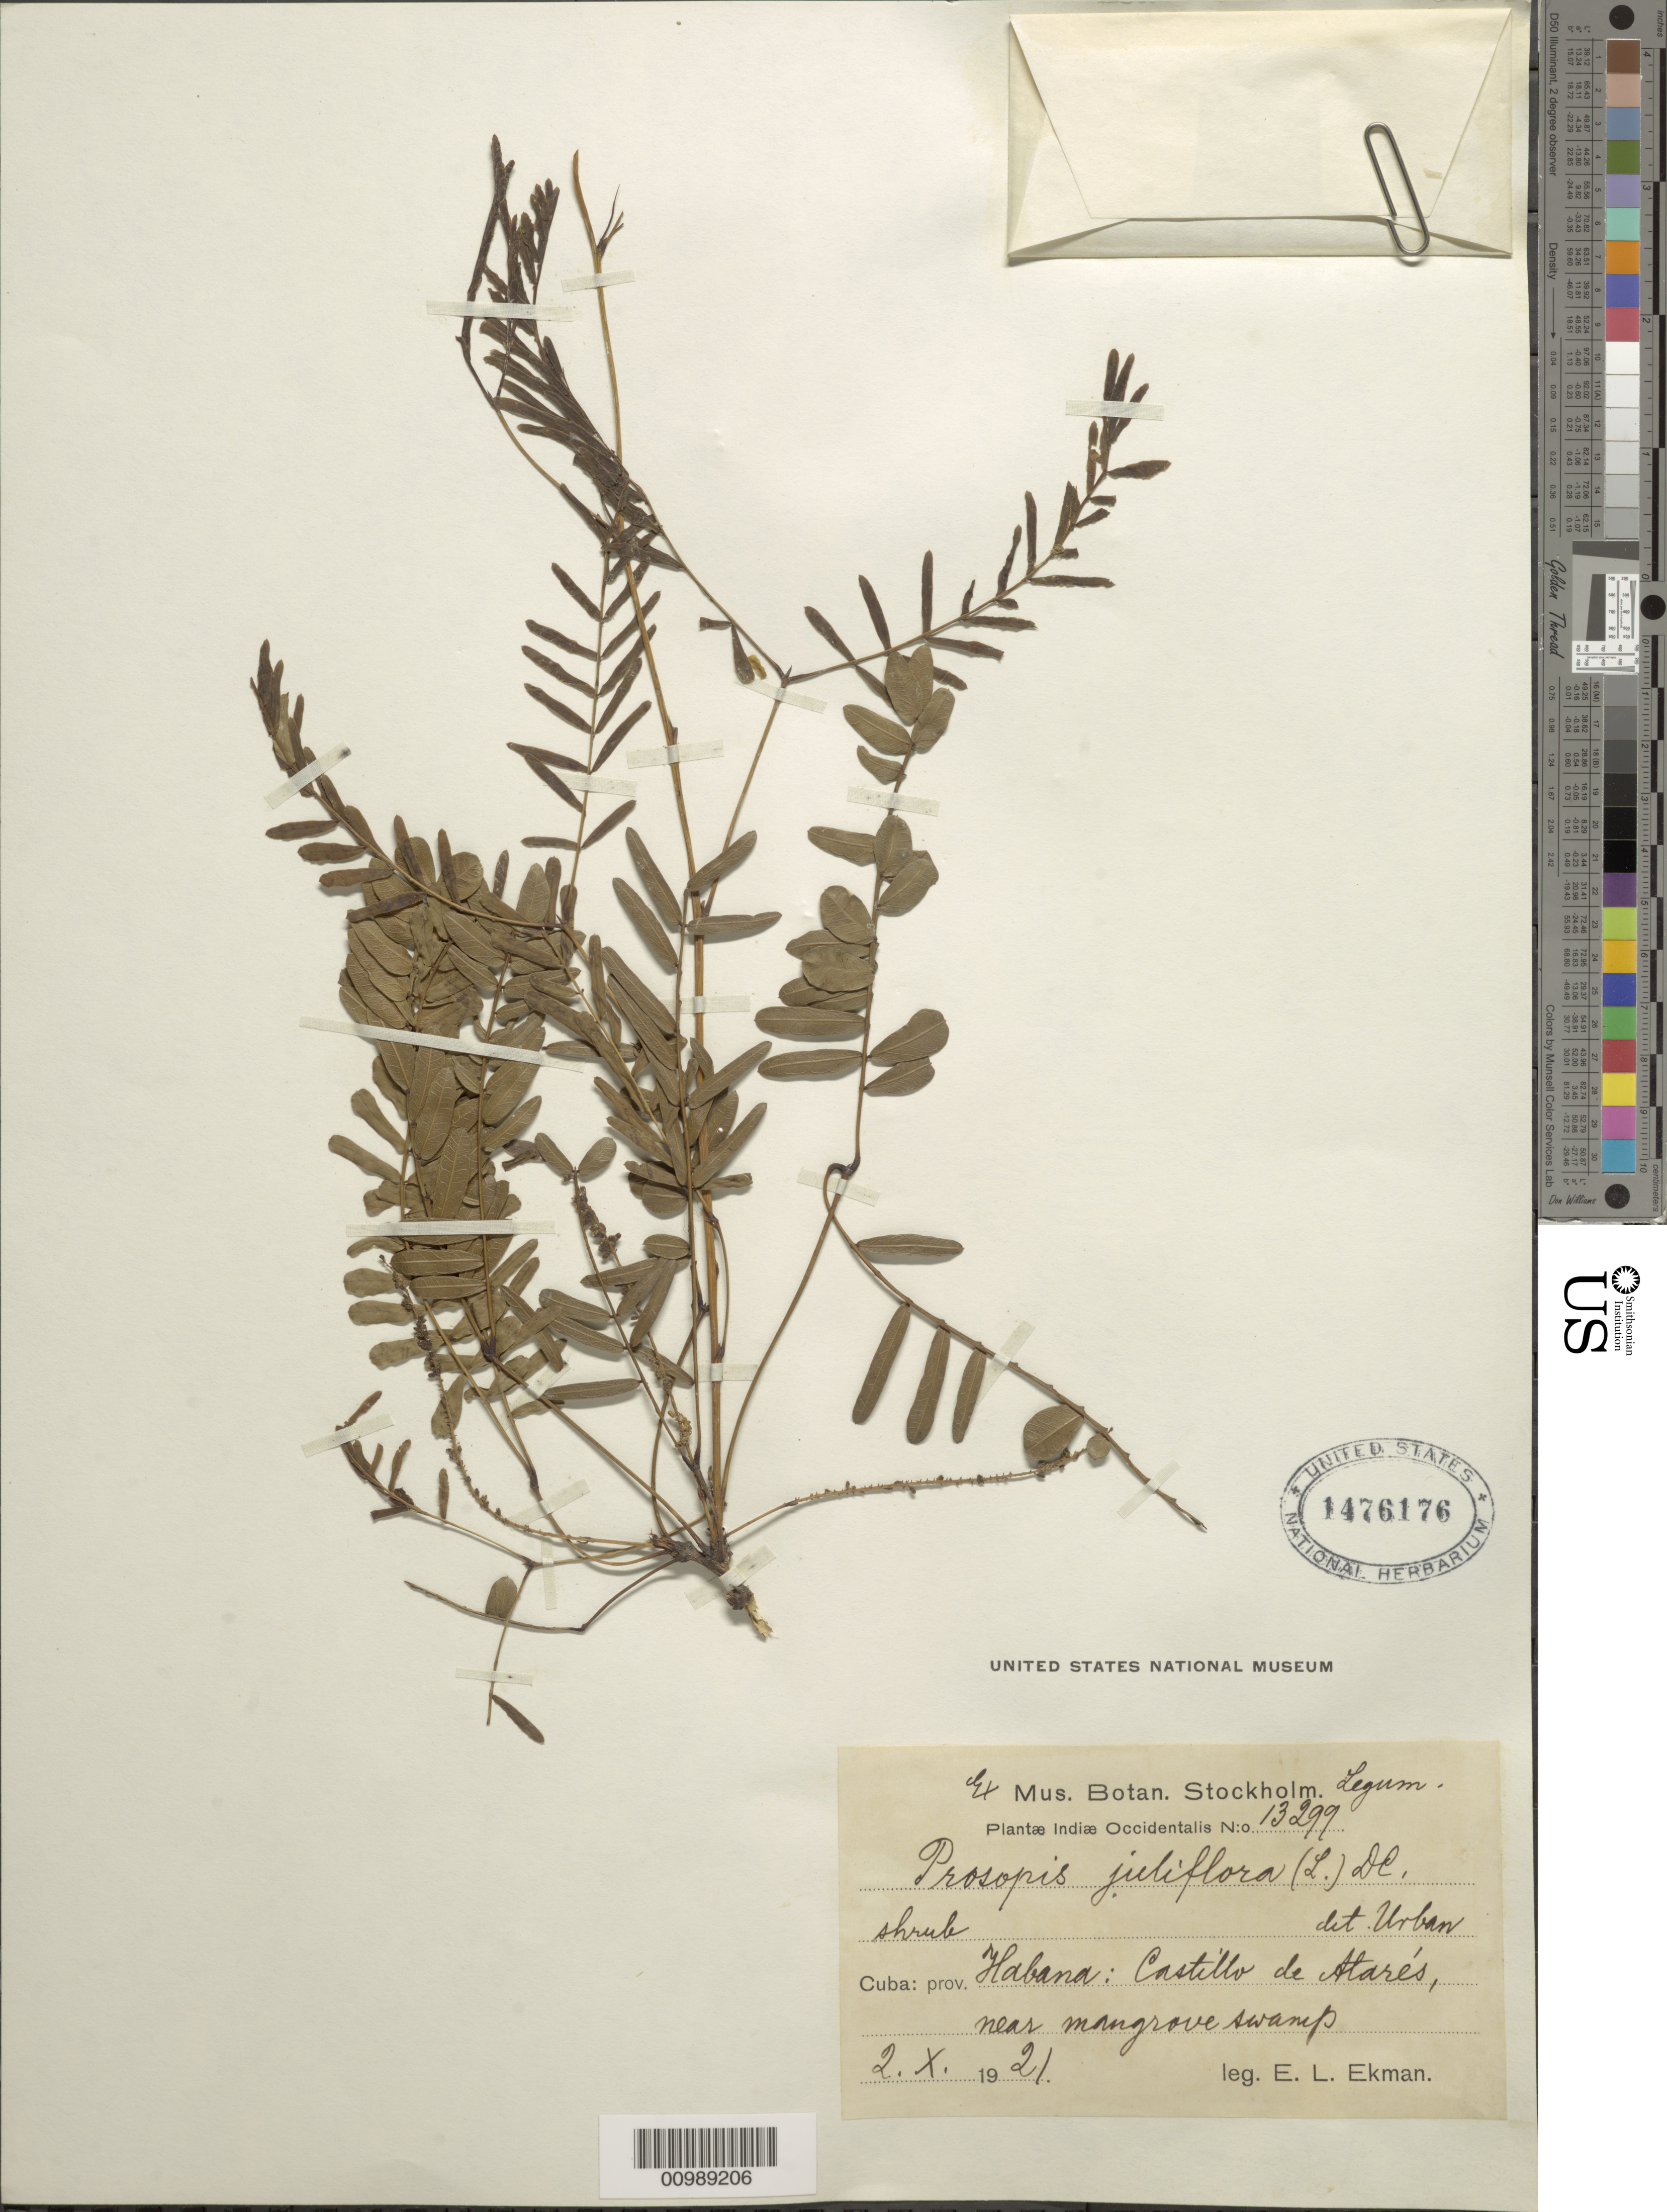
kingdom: Plantae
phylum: Tracheophyta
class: Magnoliopsida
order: Fabales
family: Fabaceae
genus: Neltuma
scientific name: Neltuma glandulosa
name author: (Torr.) Britton & Rose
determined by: Strong, Mark T., (BOT), Smithsonian Institution - National Museum of Natural History (UNITED STATES)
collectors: E. L. Ekman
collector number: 13299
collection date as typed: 02 --- 1921 or -- Feb 1921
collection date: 1921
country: Cuba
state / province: La Habana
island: Cuba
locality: Castillo de Atares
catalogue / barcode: US 1476176